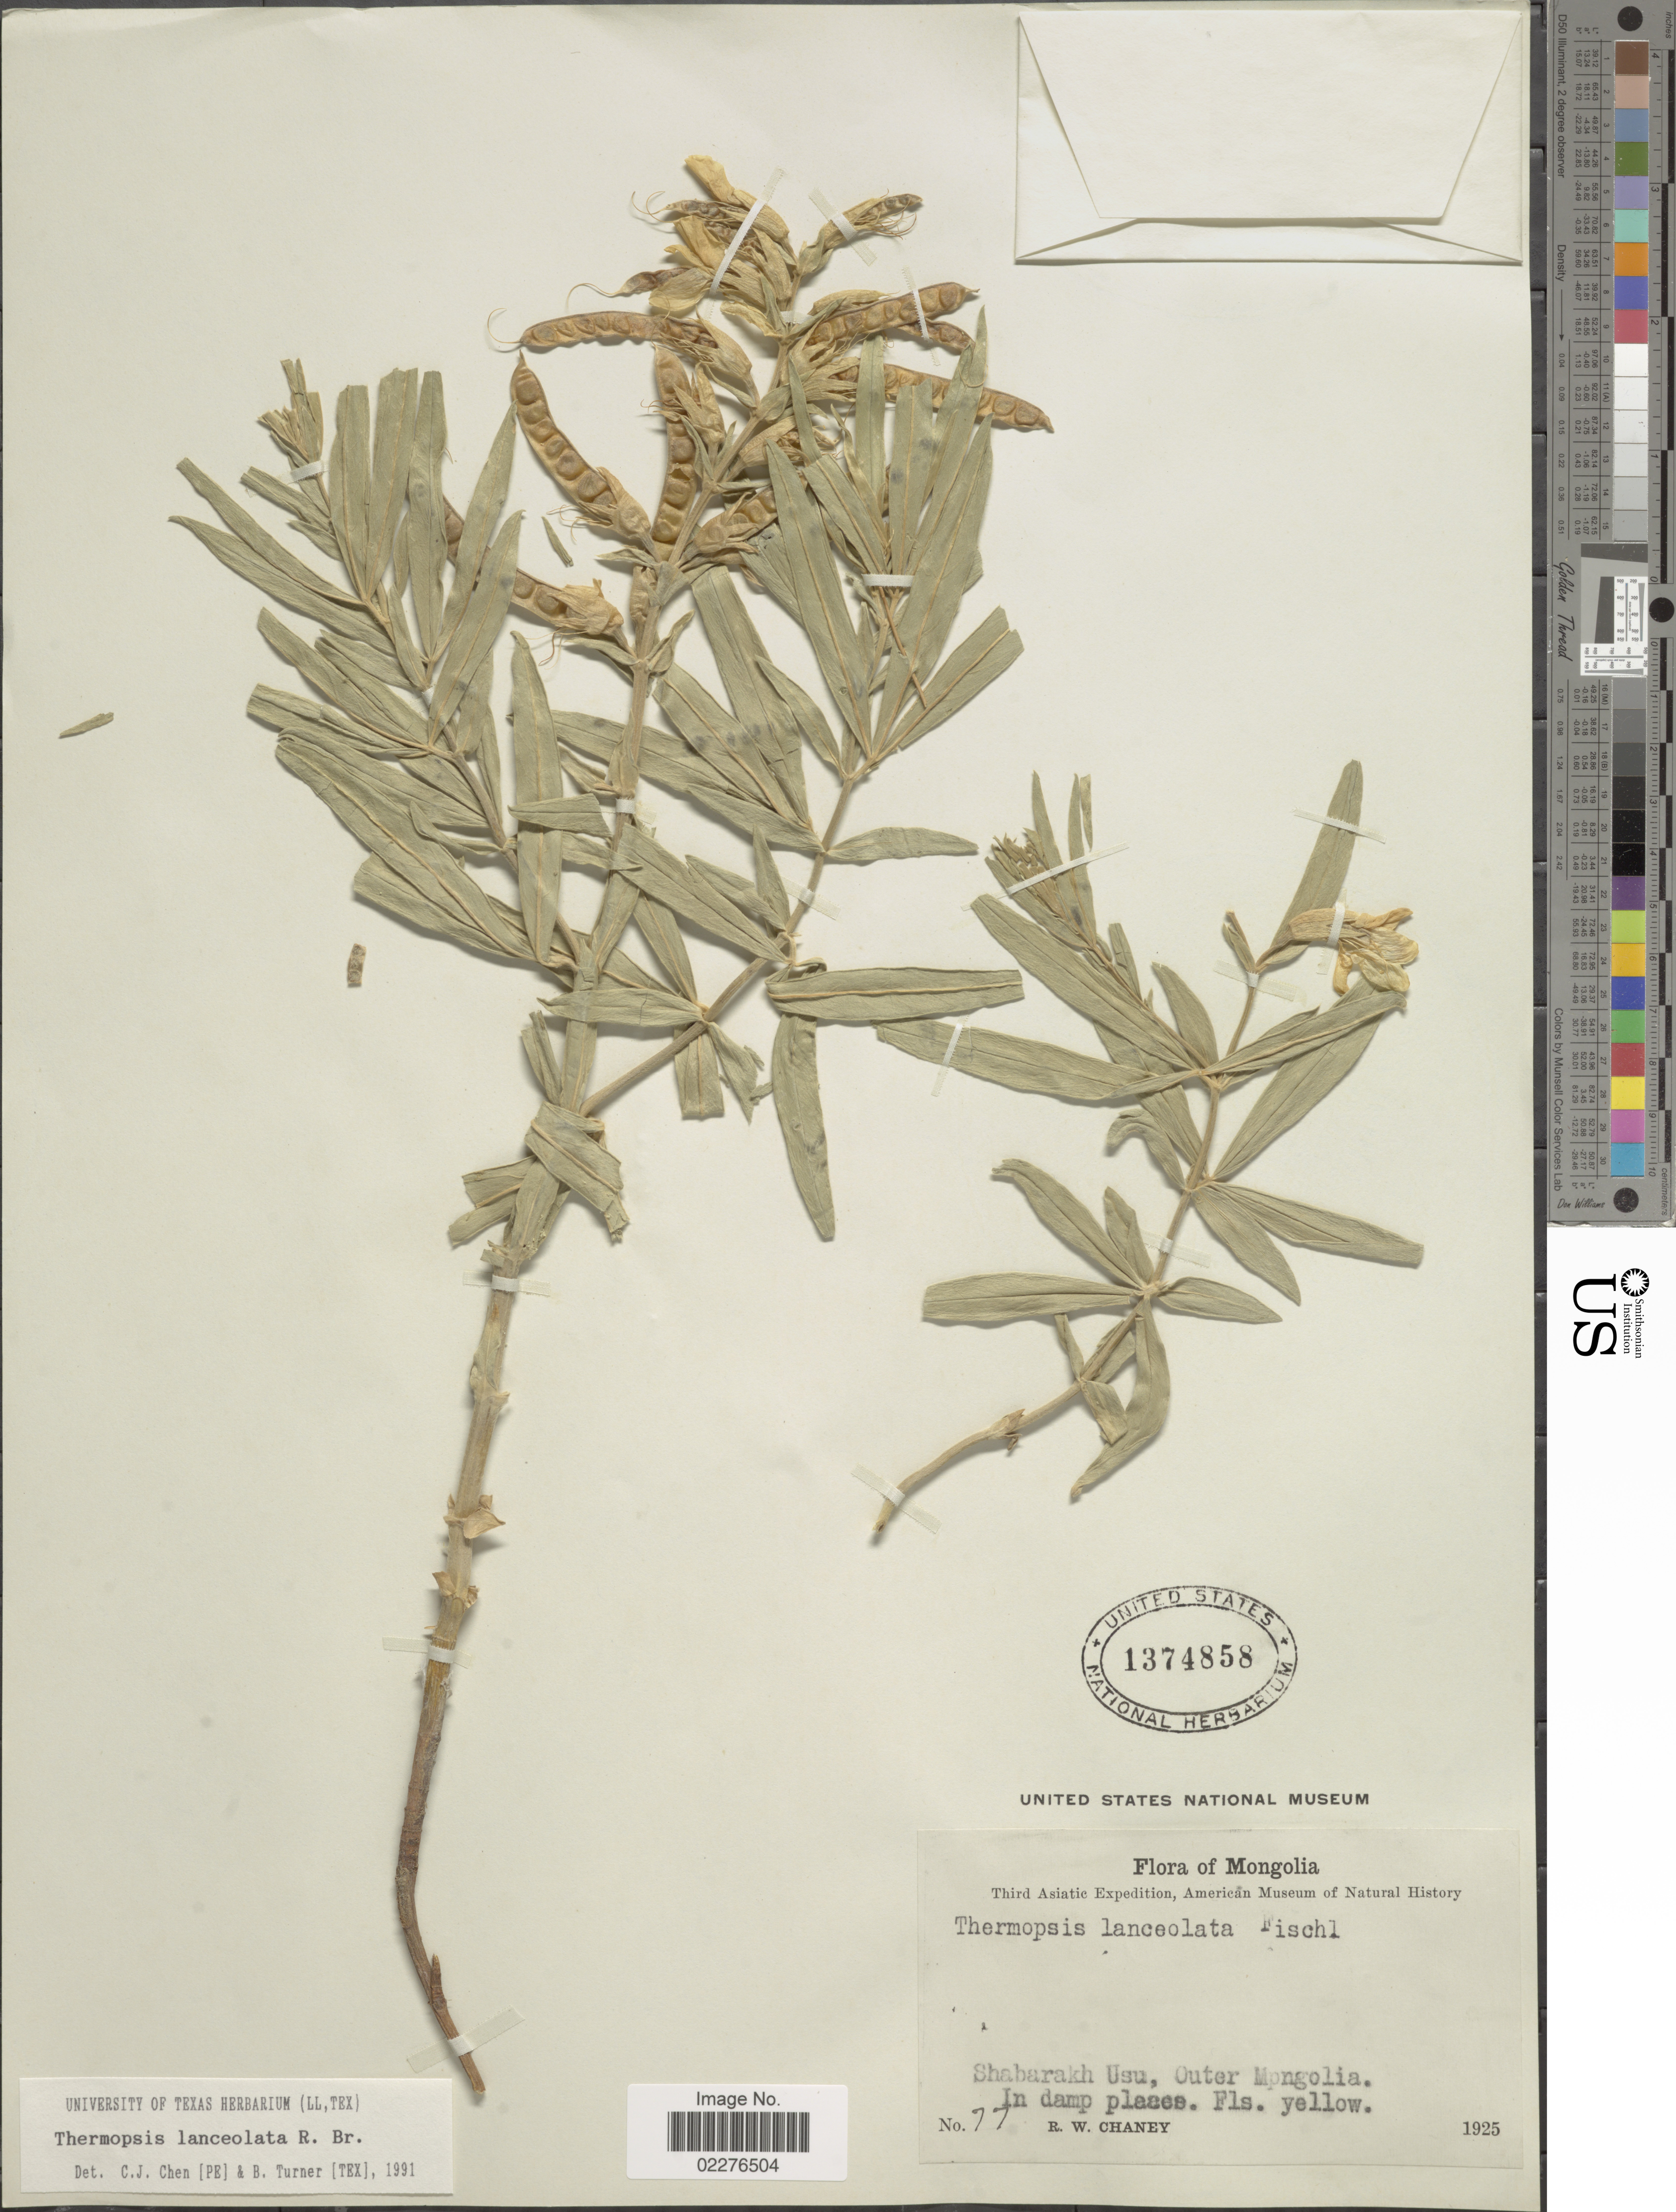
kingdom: Plantae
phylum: Tracheophyta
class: Magnoliopsida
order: Fabales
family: Fabaceae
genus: Thermopsis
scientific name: Thermopsis lanceolata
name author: R. Br.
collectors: R. Chaney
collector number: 77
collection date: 1925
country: Mongolia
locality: Shabarakh Usu, Outer Mongolia, In damp places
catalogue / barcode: US 1374858